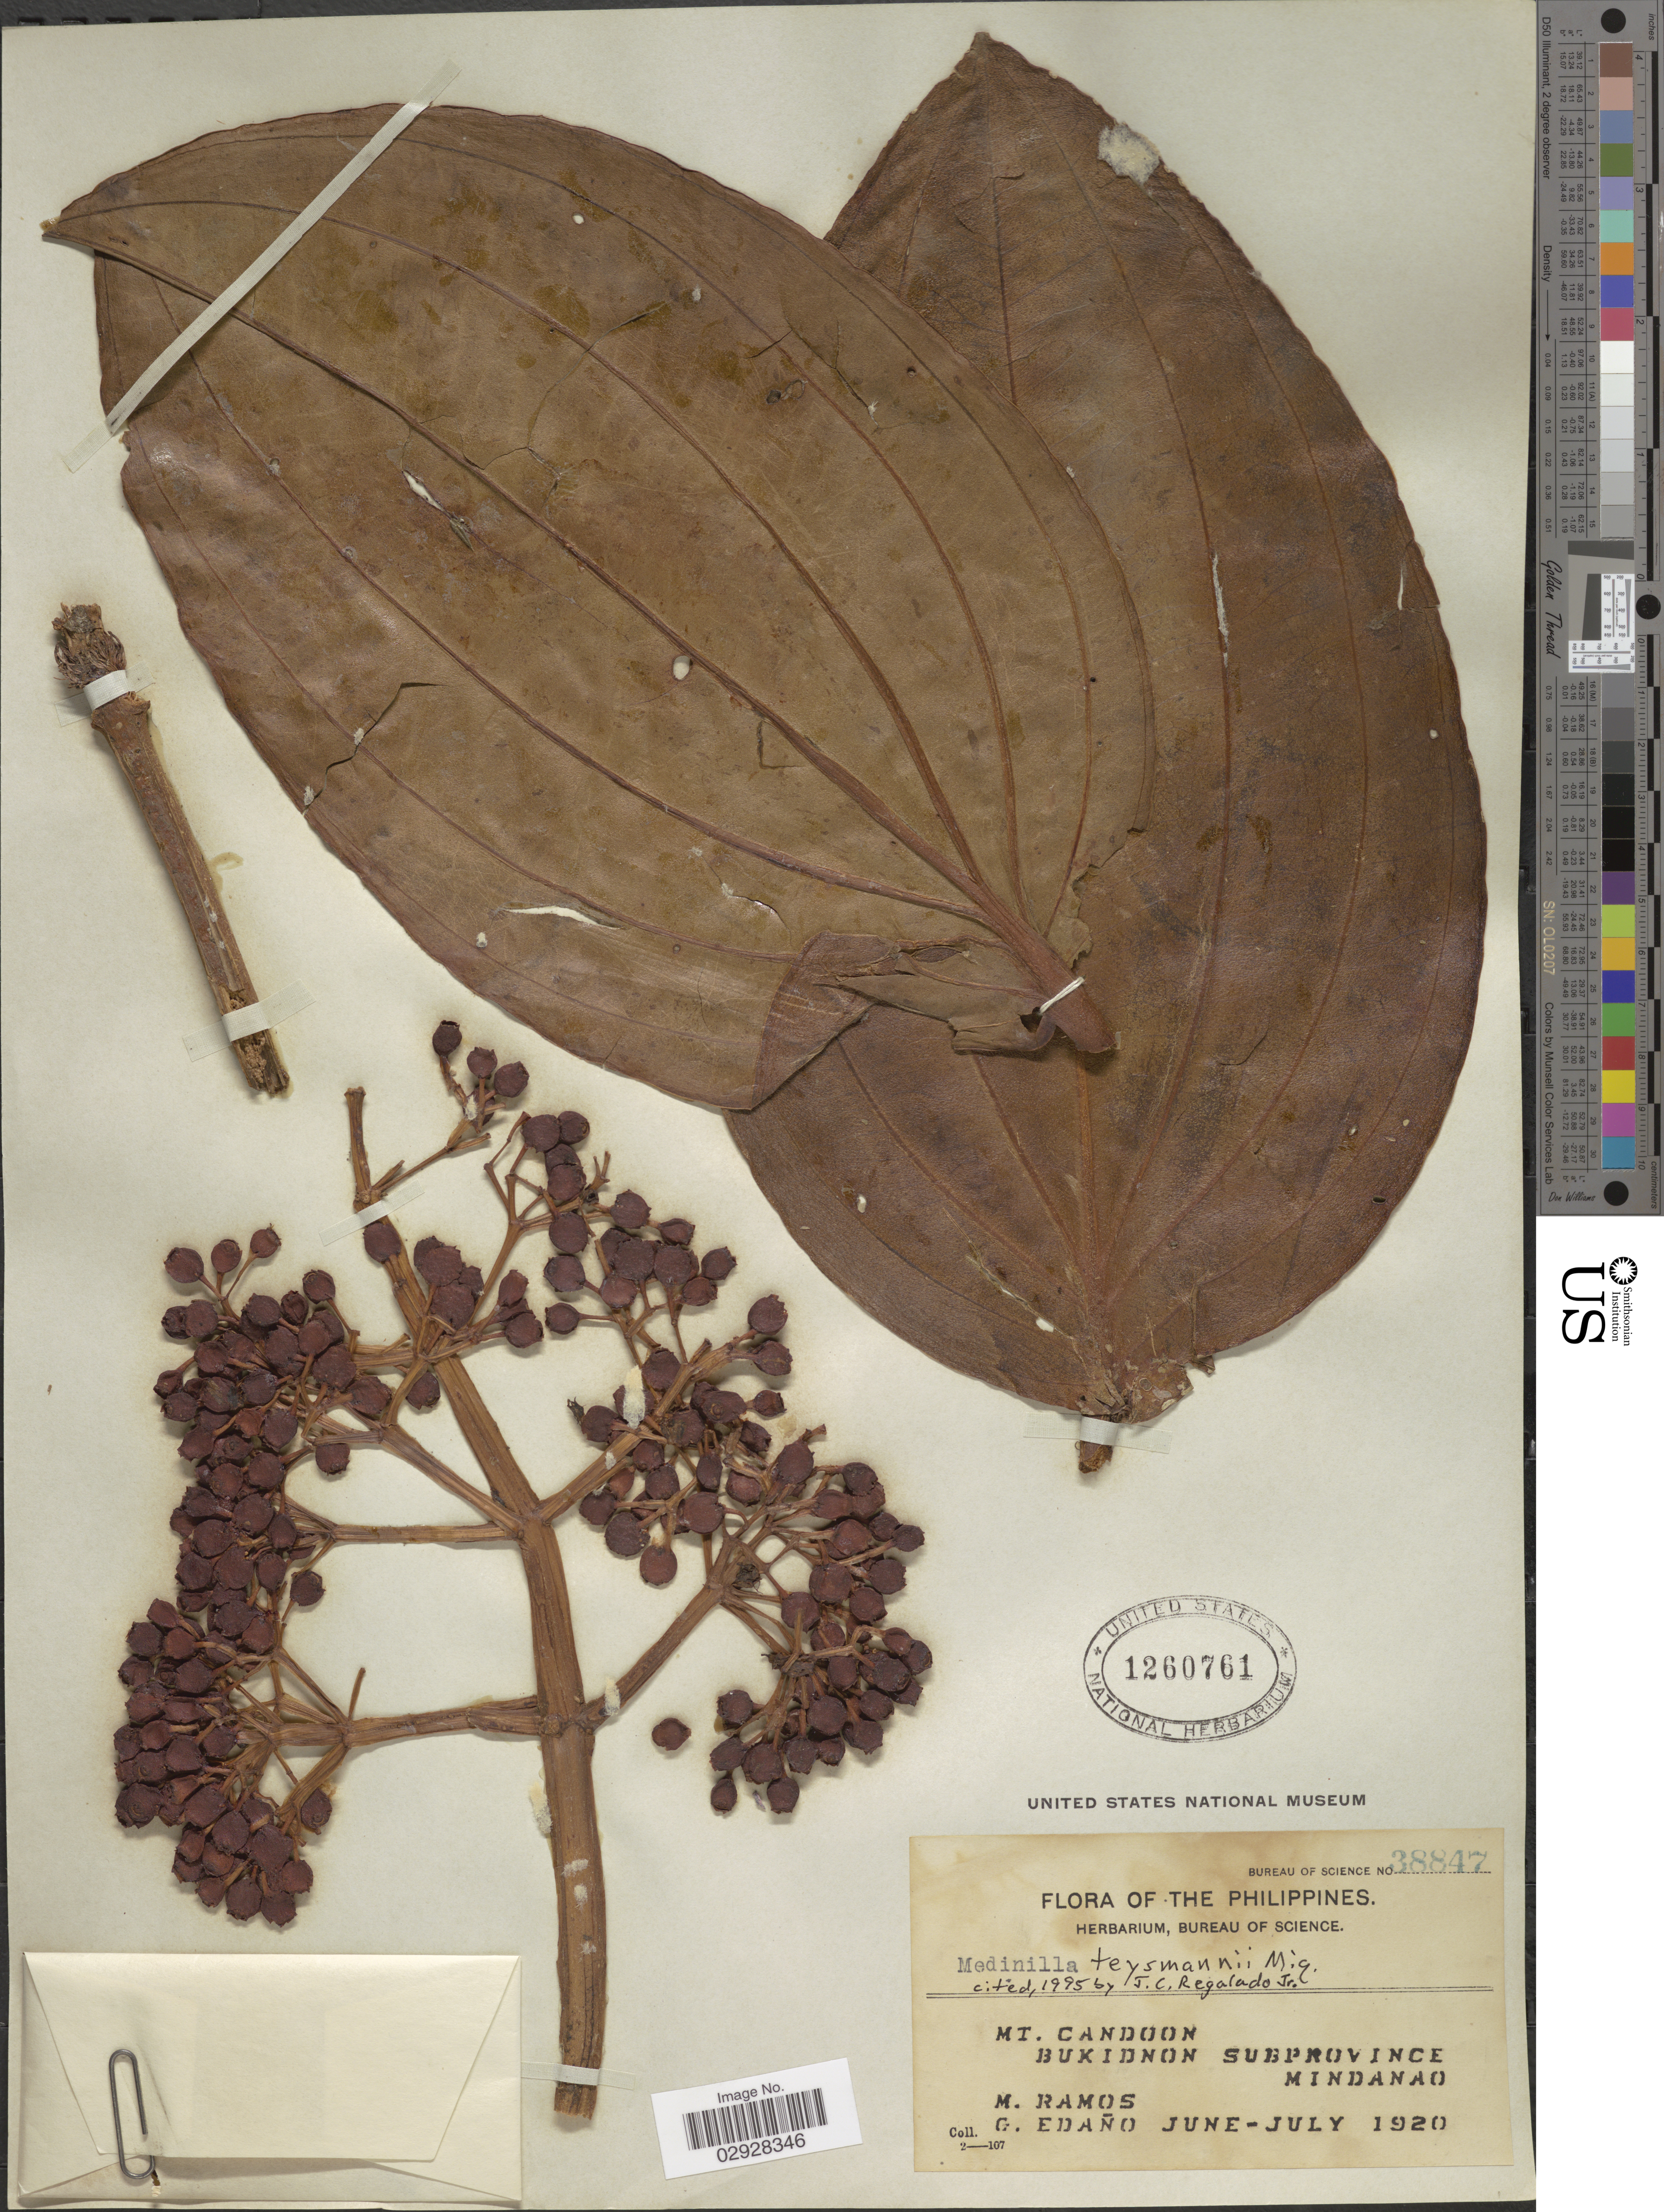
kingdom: Plantae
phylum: Tracheophyta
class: Magnoliopsida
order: Myrtales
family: Melastomataceae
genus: Medinilla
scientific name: Medinilla teysmannii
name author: Miq.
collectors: M. Ramos & G. Edaño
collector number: Bureau of Science 38847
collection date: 1920-06/1920-07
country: Philippines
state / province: Northern Mindanao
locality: Mt. Candoon. Bukidnon Subprovince Mindanao.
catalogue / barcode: US 1260761